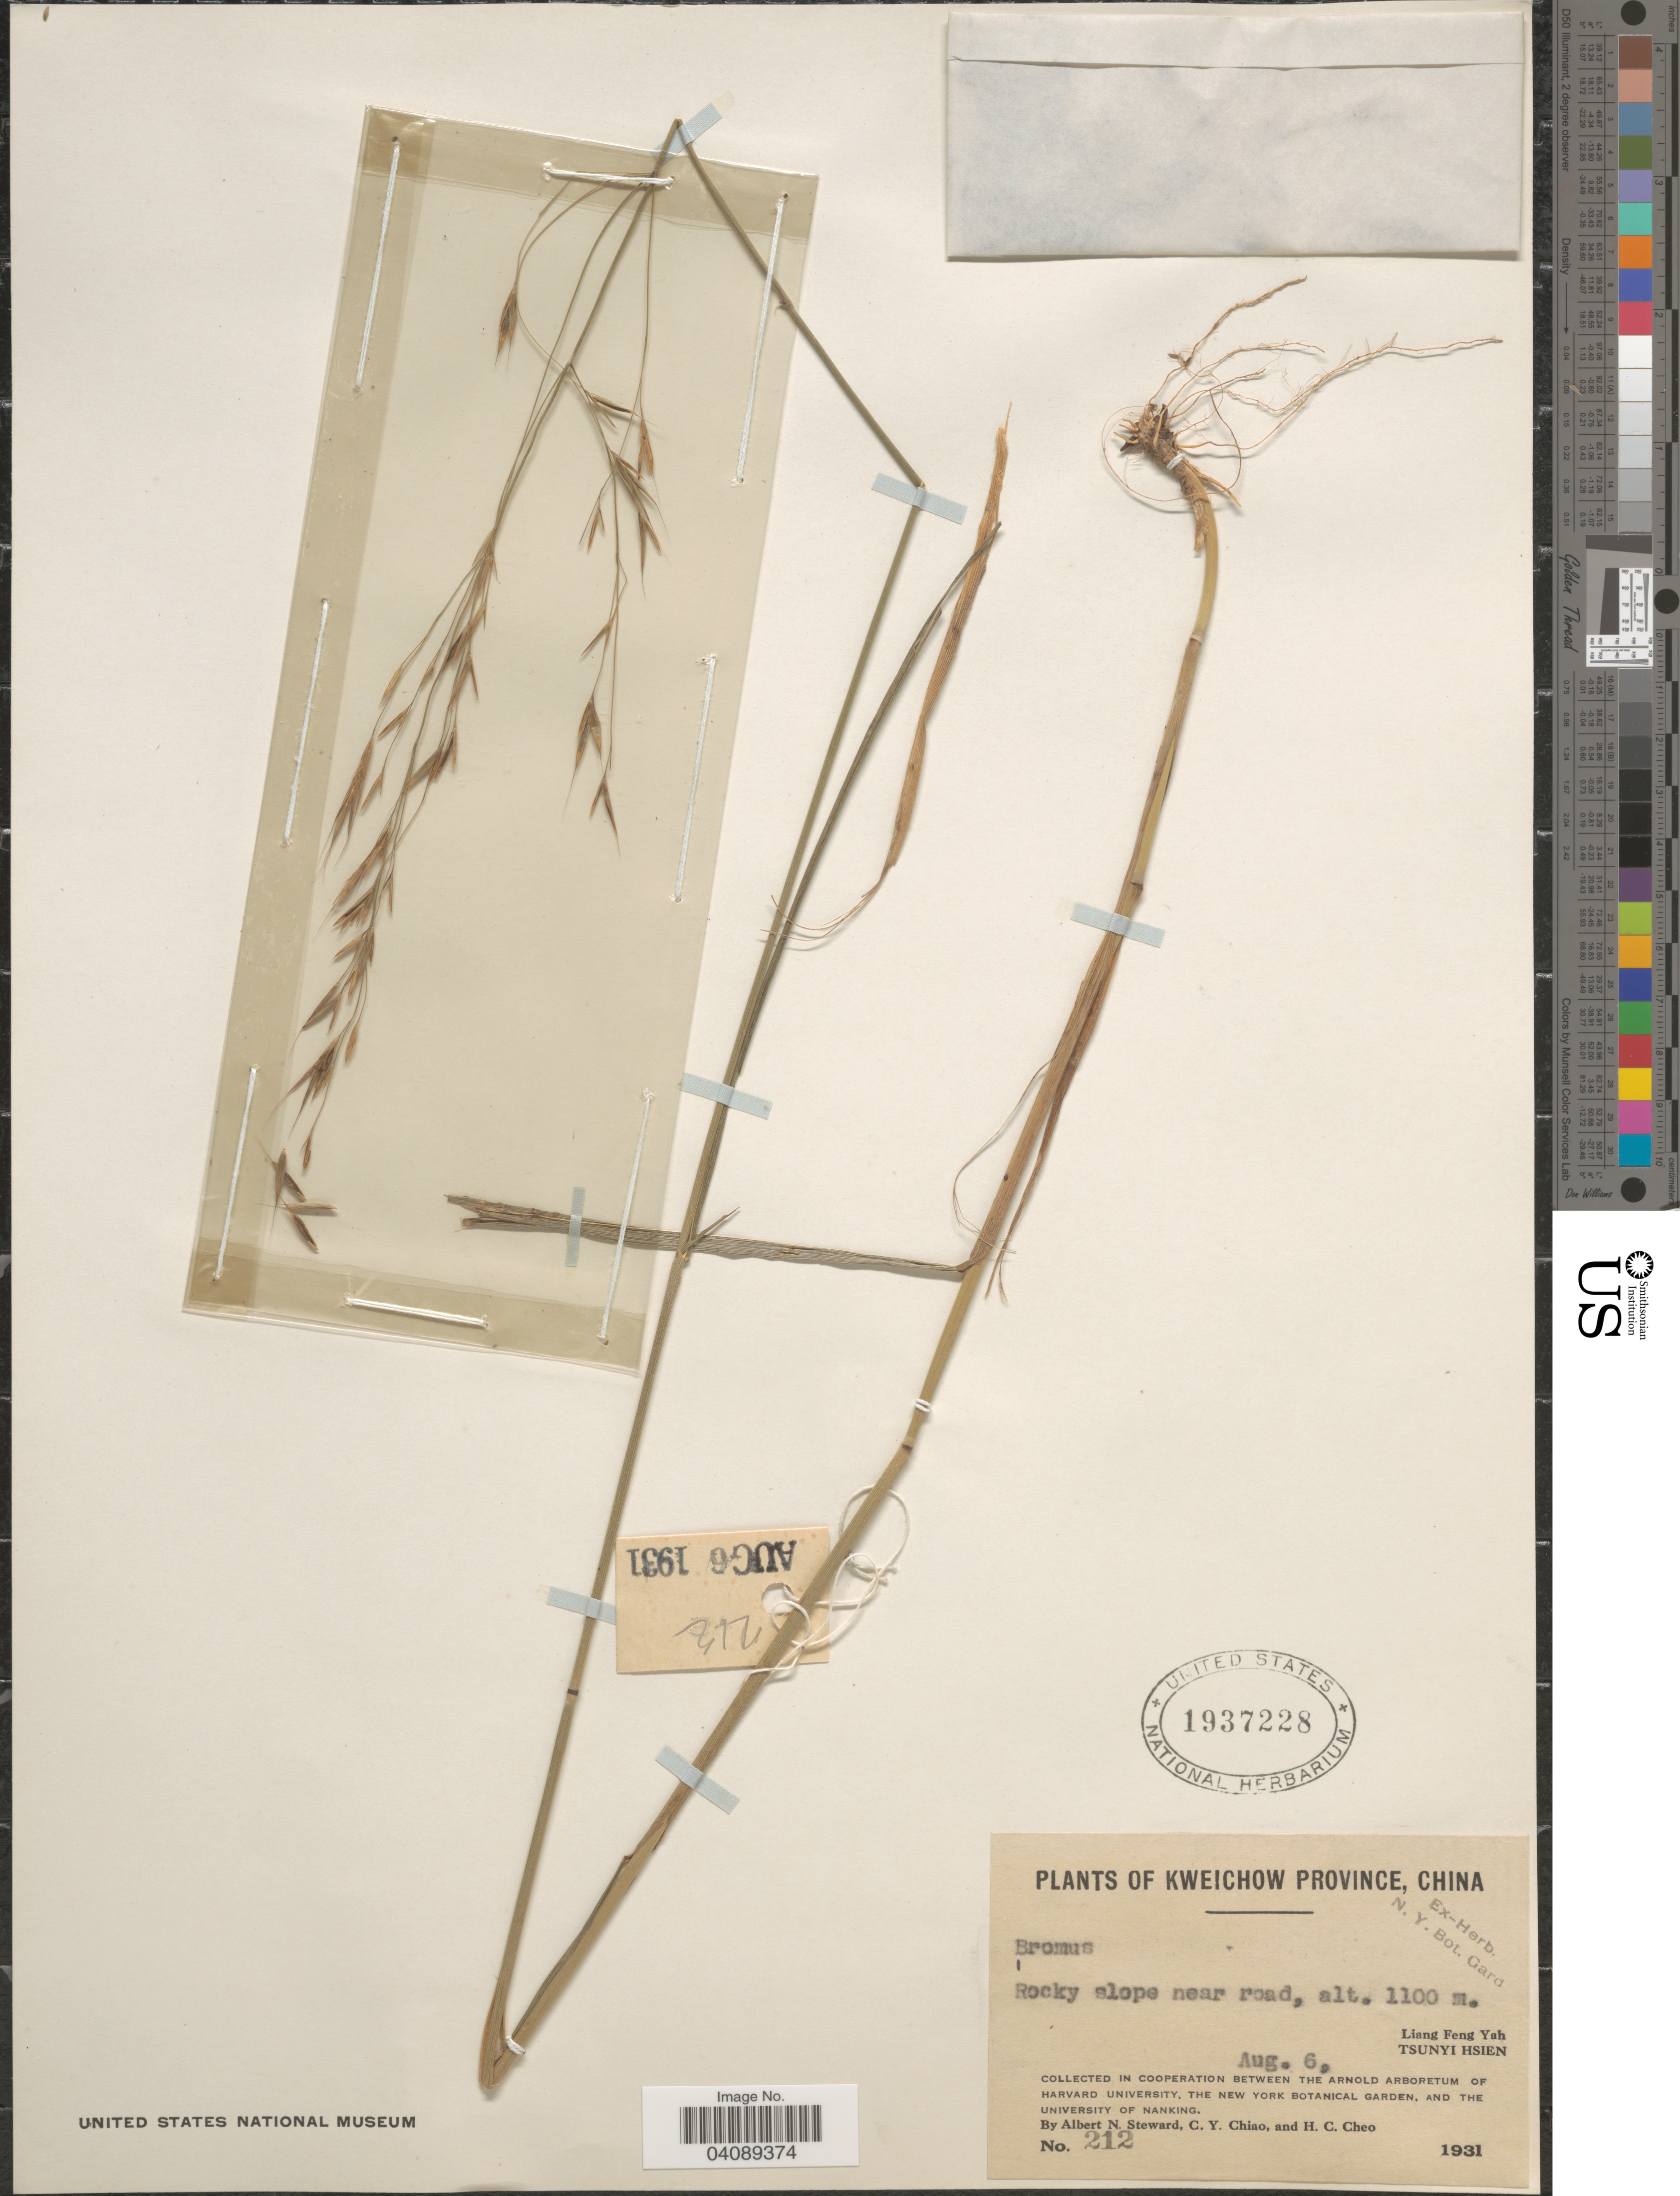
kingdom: Plantae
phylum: Tracheophyta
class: Liliopsida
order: Poales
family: Poaceae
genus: Bromus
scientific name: Bromus sp.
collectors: A. N. Steward, C. Y. Chiao & H. Cheo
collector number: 212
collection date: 1931-08-06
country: China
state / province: Guizhou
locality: Kweichow Province. Rocky slope near road. Liang Feng Yah. Tsunyi Hsien.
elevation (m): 1100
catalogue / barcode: US 1937228